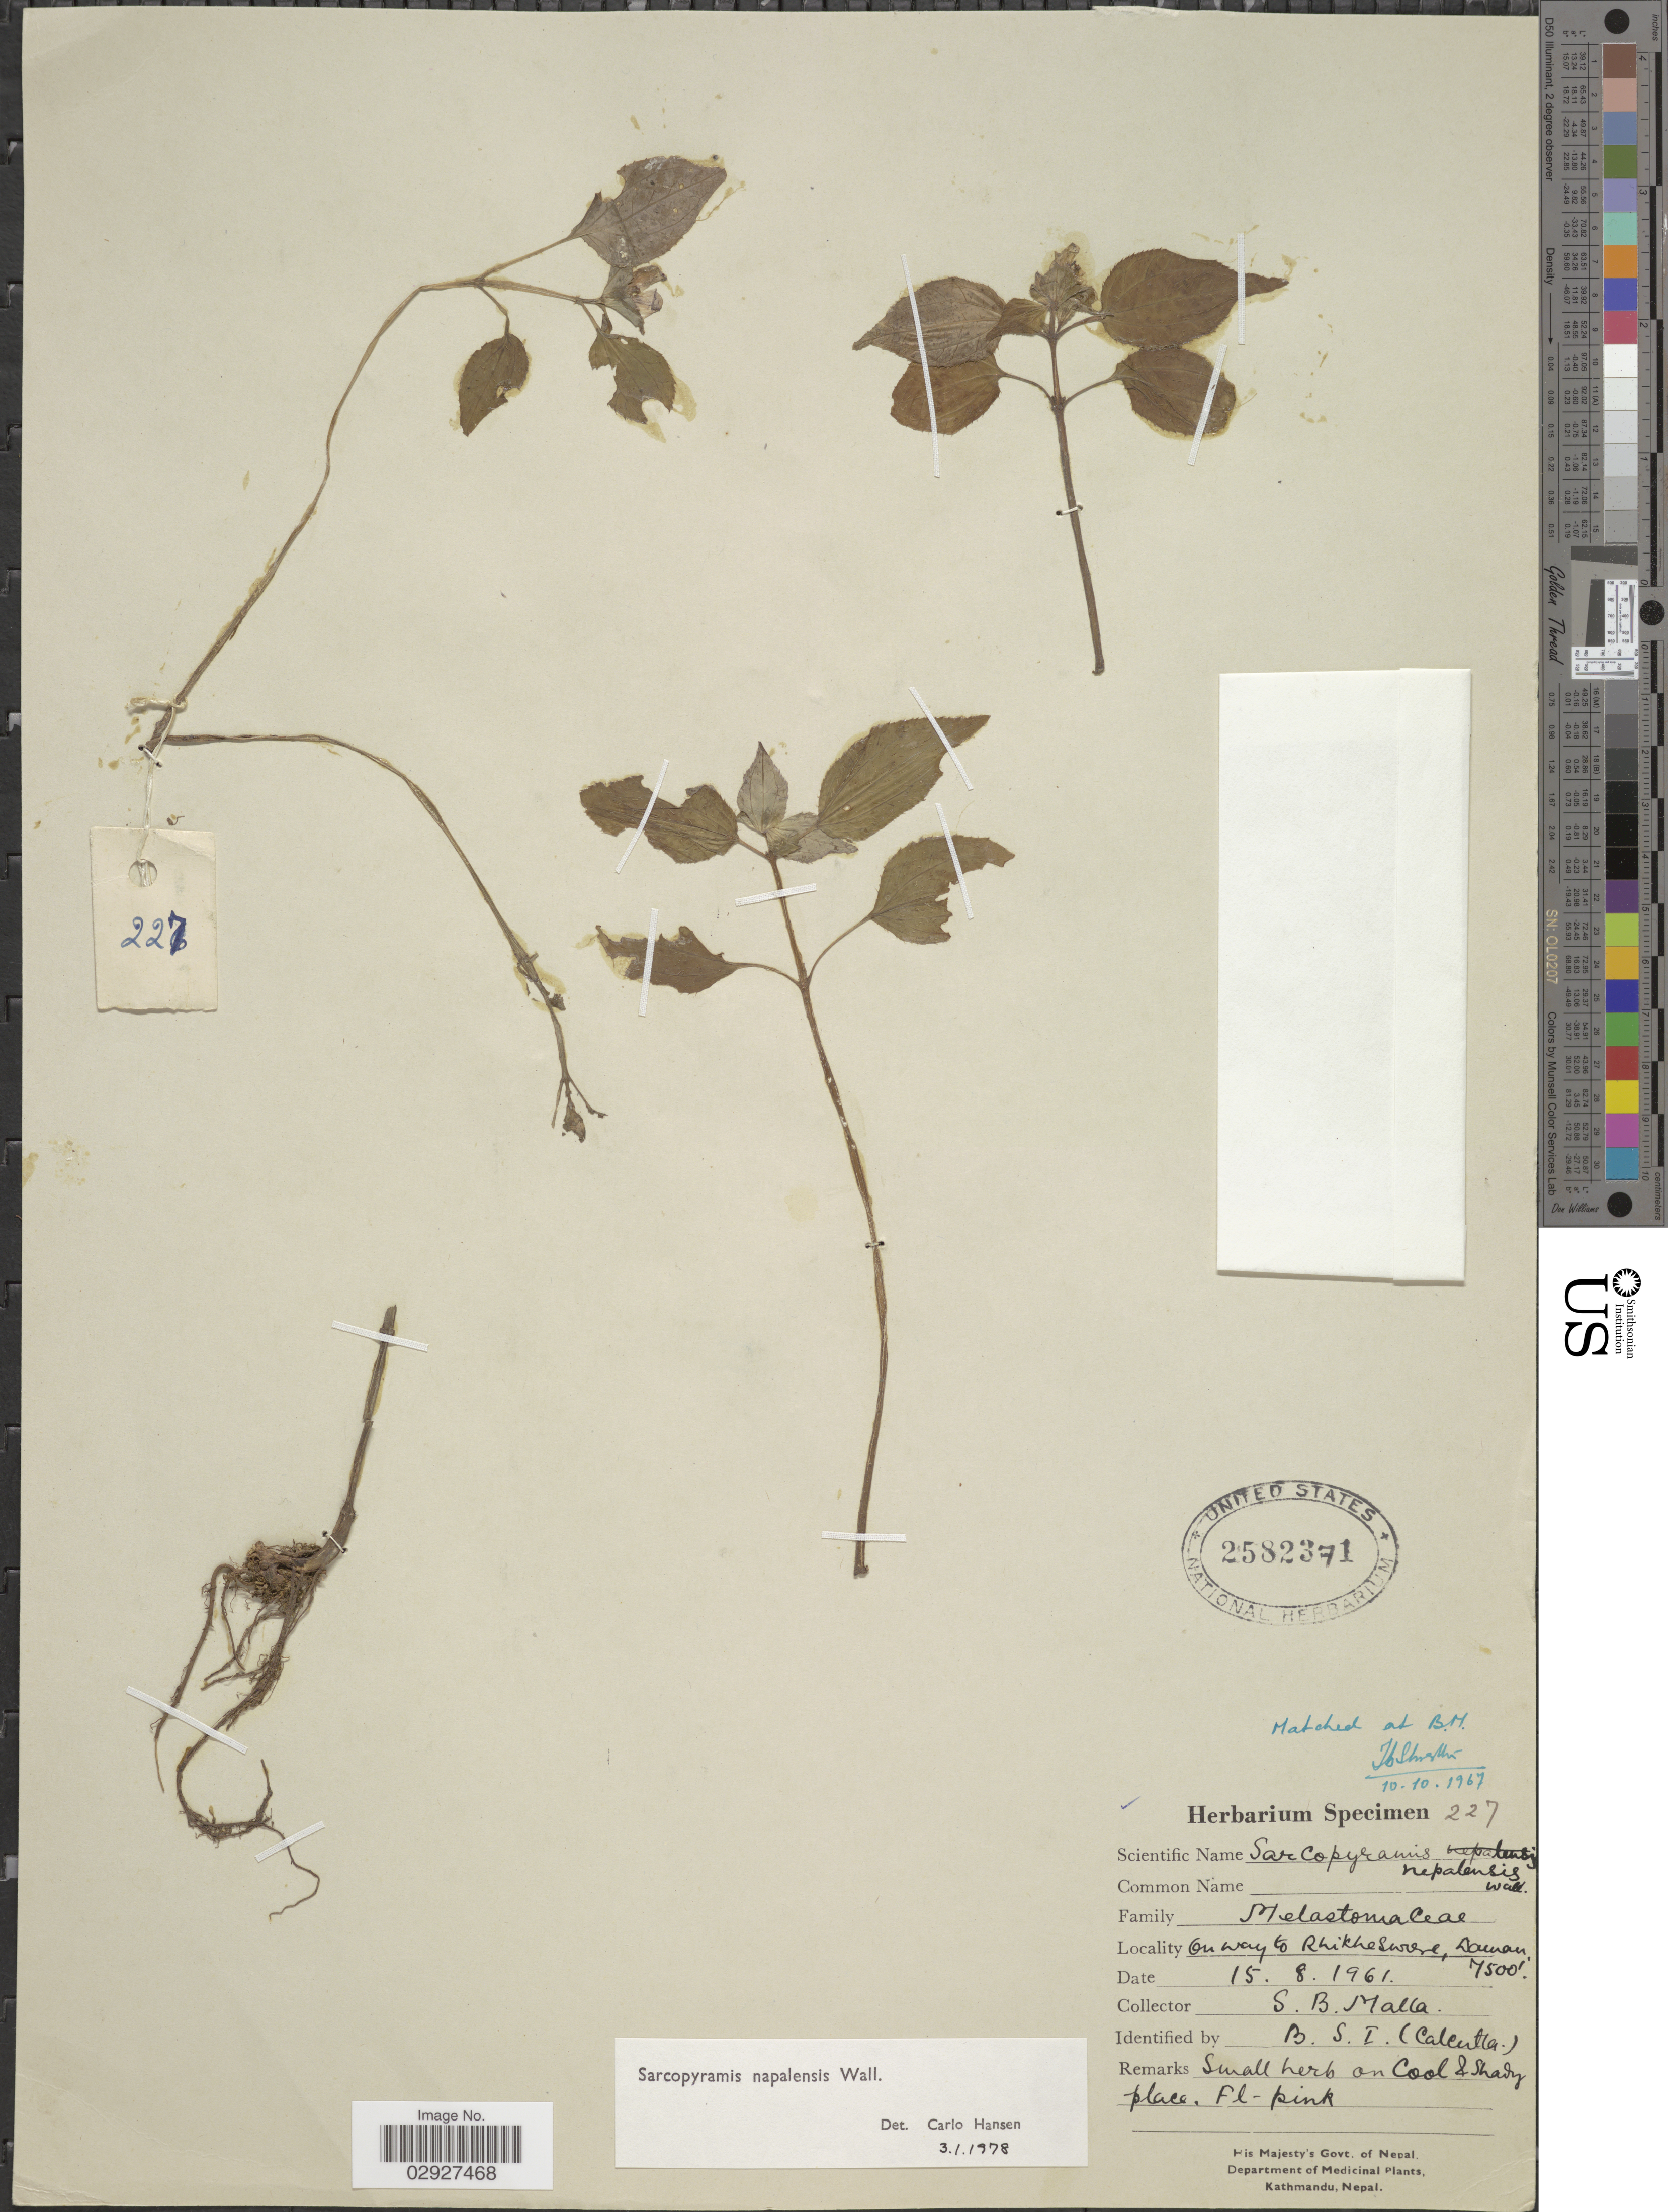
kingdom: Plantae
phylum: Tracheophyta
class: Magnoliopsida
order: Myrtales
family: Melastomataceae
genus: Sarcopyramis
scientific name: Sarcopyramis napalensis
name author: Wall.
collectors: S. Malla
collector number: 227?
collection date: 1961-08-15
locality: On way to Rhikheswore, Dawan. [interpreted]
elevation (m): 2286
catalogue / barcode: US 2582371